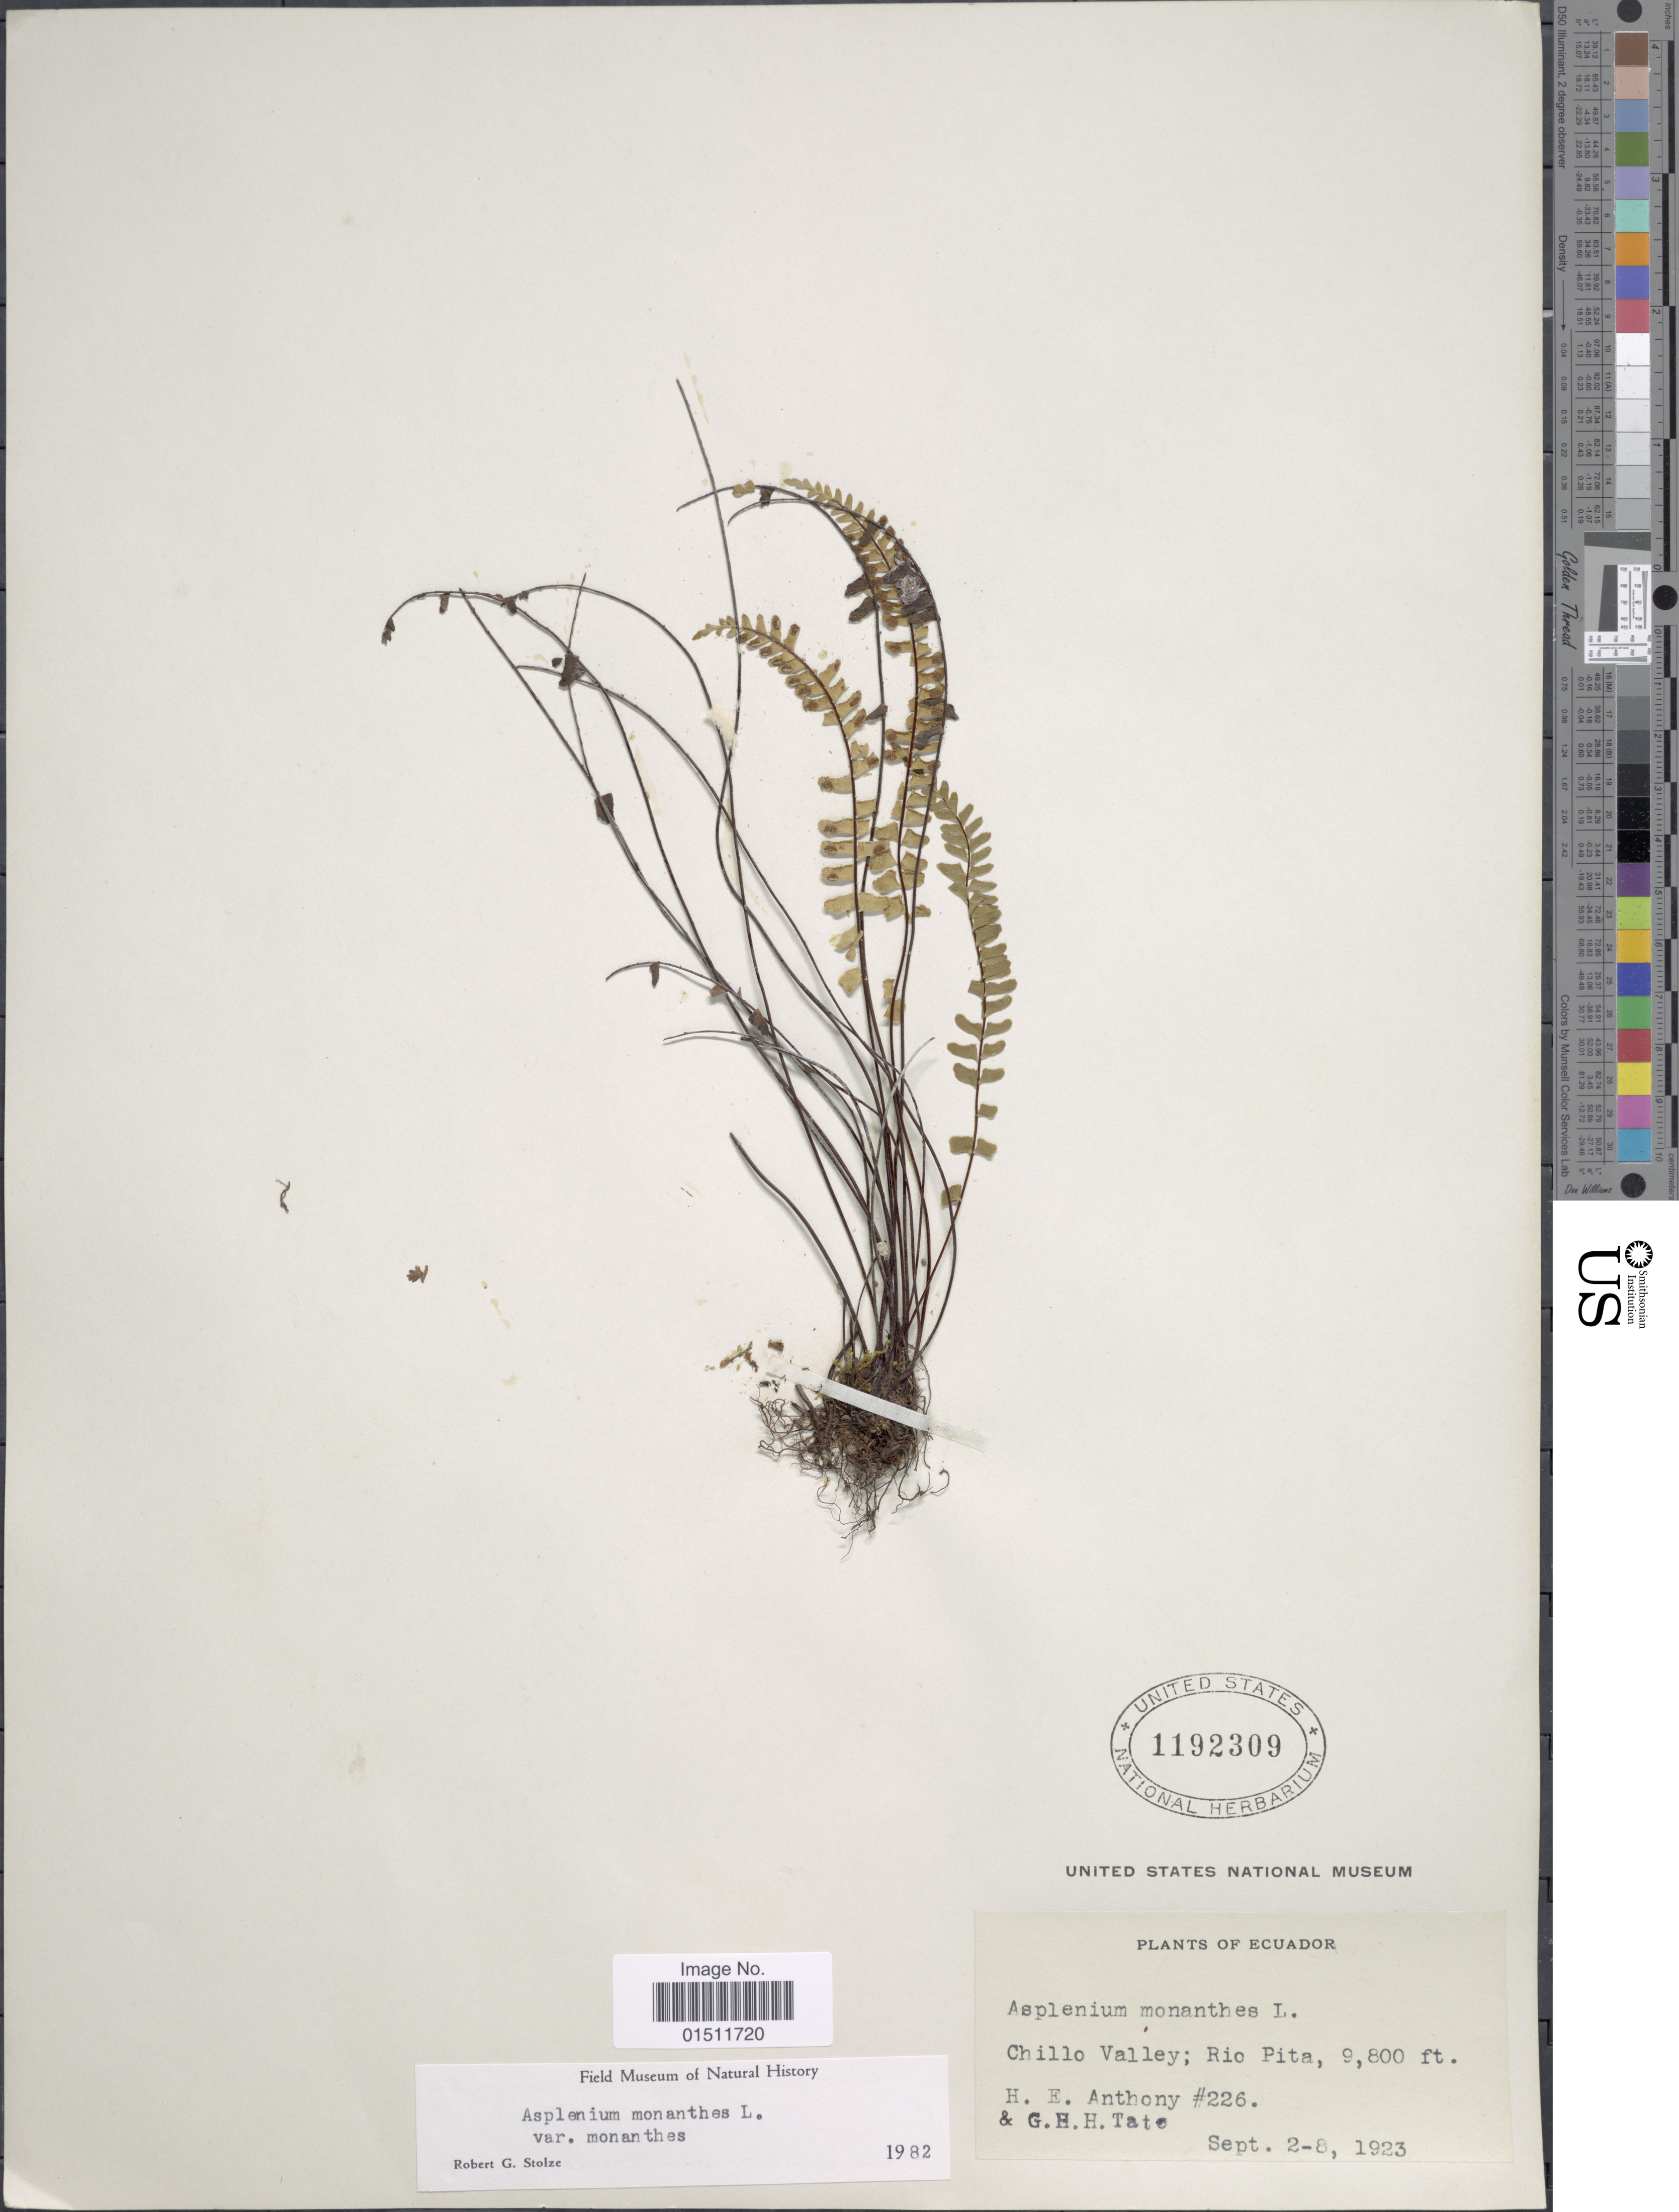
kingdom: Plantae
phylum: Tracheophyta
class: Polypodiopsida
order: Polypodiales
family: Aspleniaceae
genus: Asplenium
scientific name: Asplenium monanthes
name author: L.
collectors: H. E. Anthony & G. H. H.Tate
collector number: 226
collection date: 1923-09-02/1923-09-08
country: Ecuador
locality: Chillo Valley; Rio Pita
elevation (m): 2987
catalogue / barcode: US 1192309